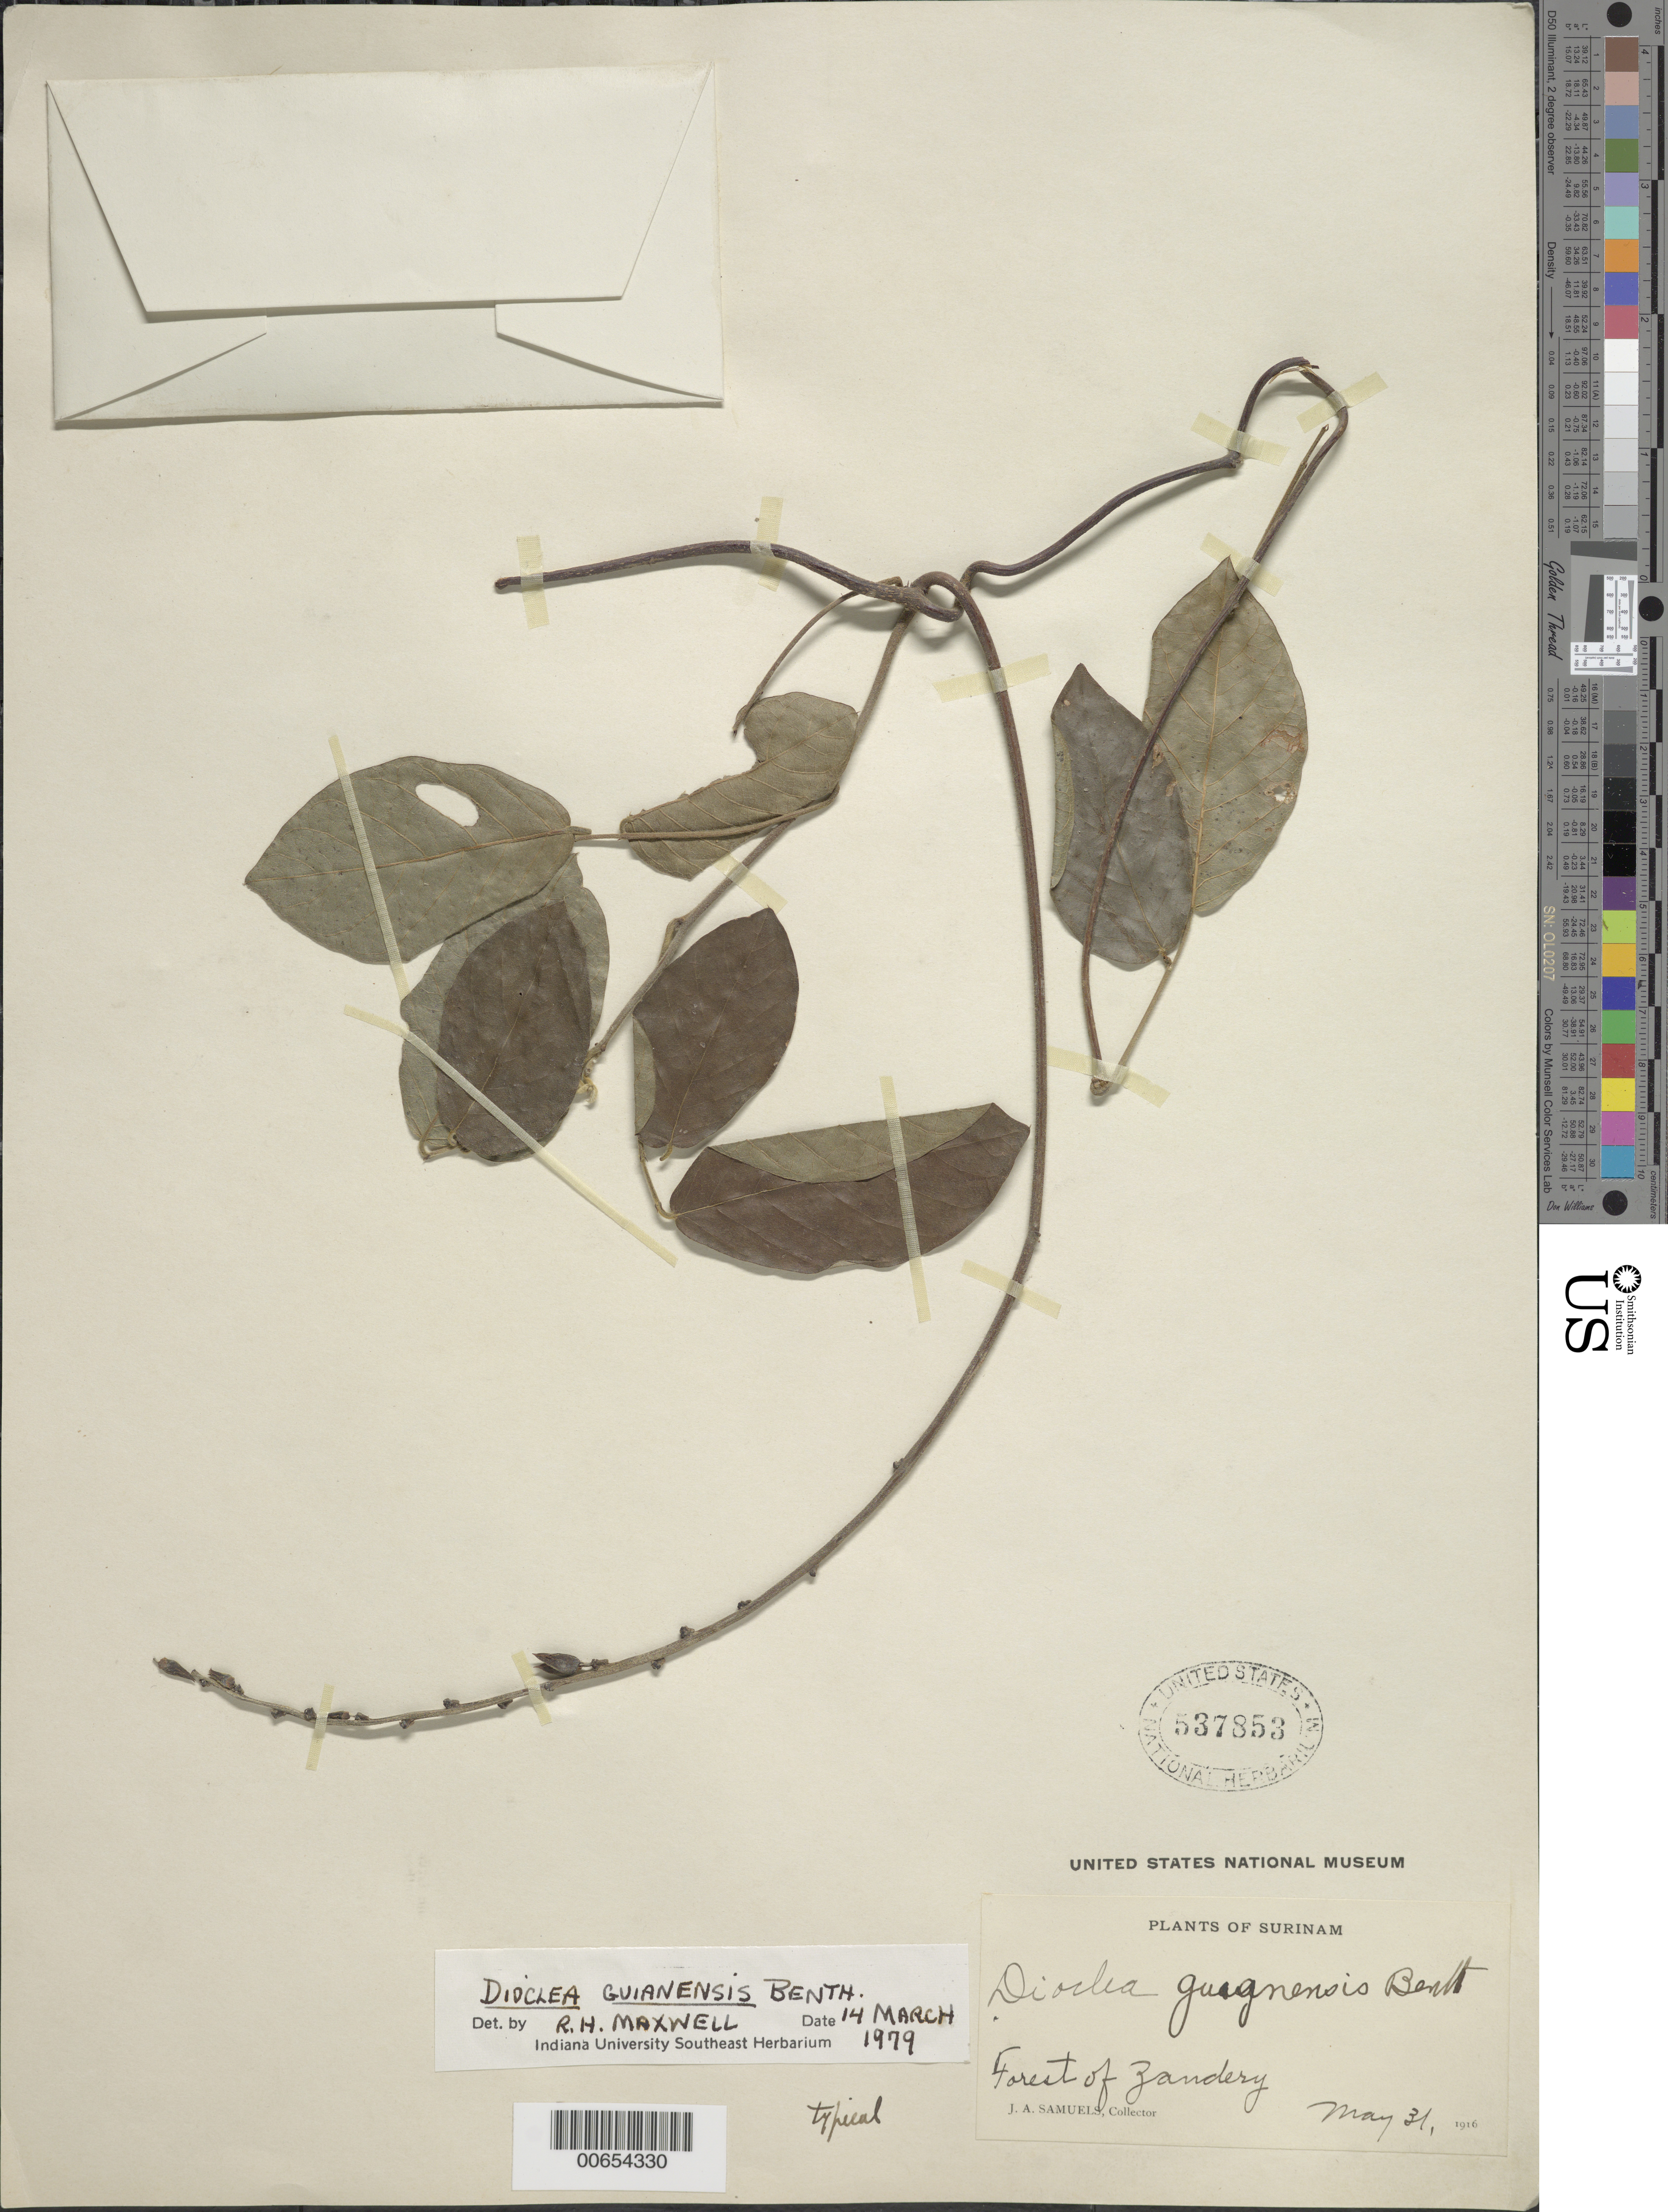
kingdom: Plantae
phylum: Tracheophyta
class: Magnoliopsida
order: Fabales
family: Fabaceae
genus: Dioclea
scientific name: Dioclea guianensis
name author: Benth.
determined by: Maxwell, R. H., (JEF), Indiana University Southeast (UNITED STATES)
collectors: J. A. Samuels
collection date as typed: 31-May-16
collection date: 1916-05-31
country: Suriname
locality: Zanderij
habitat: Forest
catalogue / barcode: US 537853